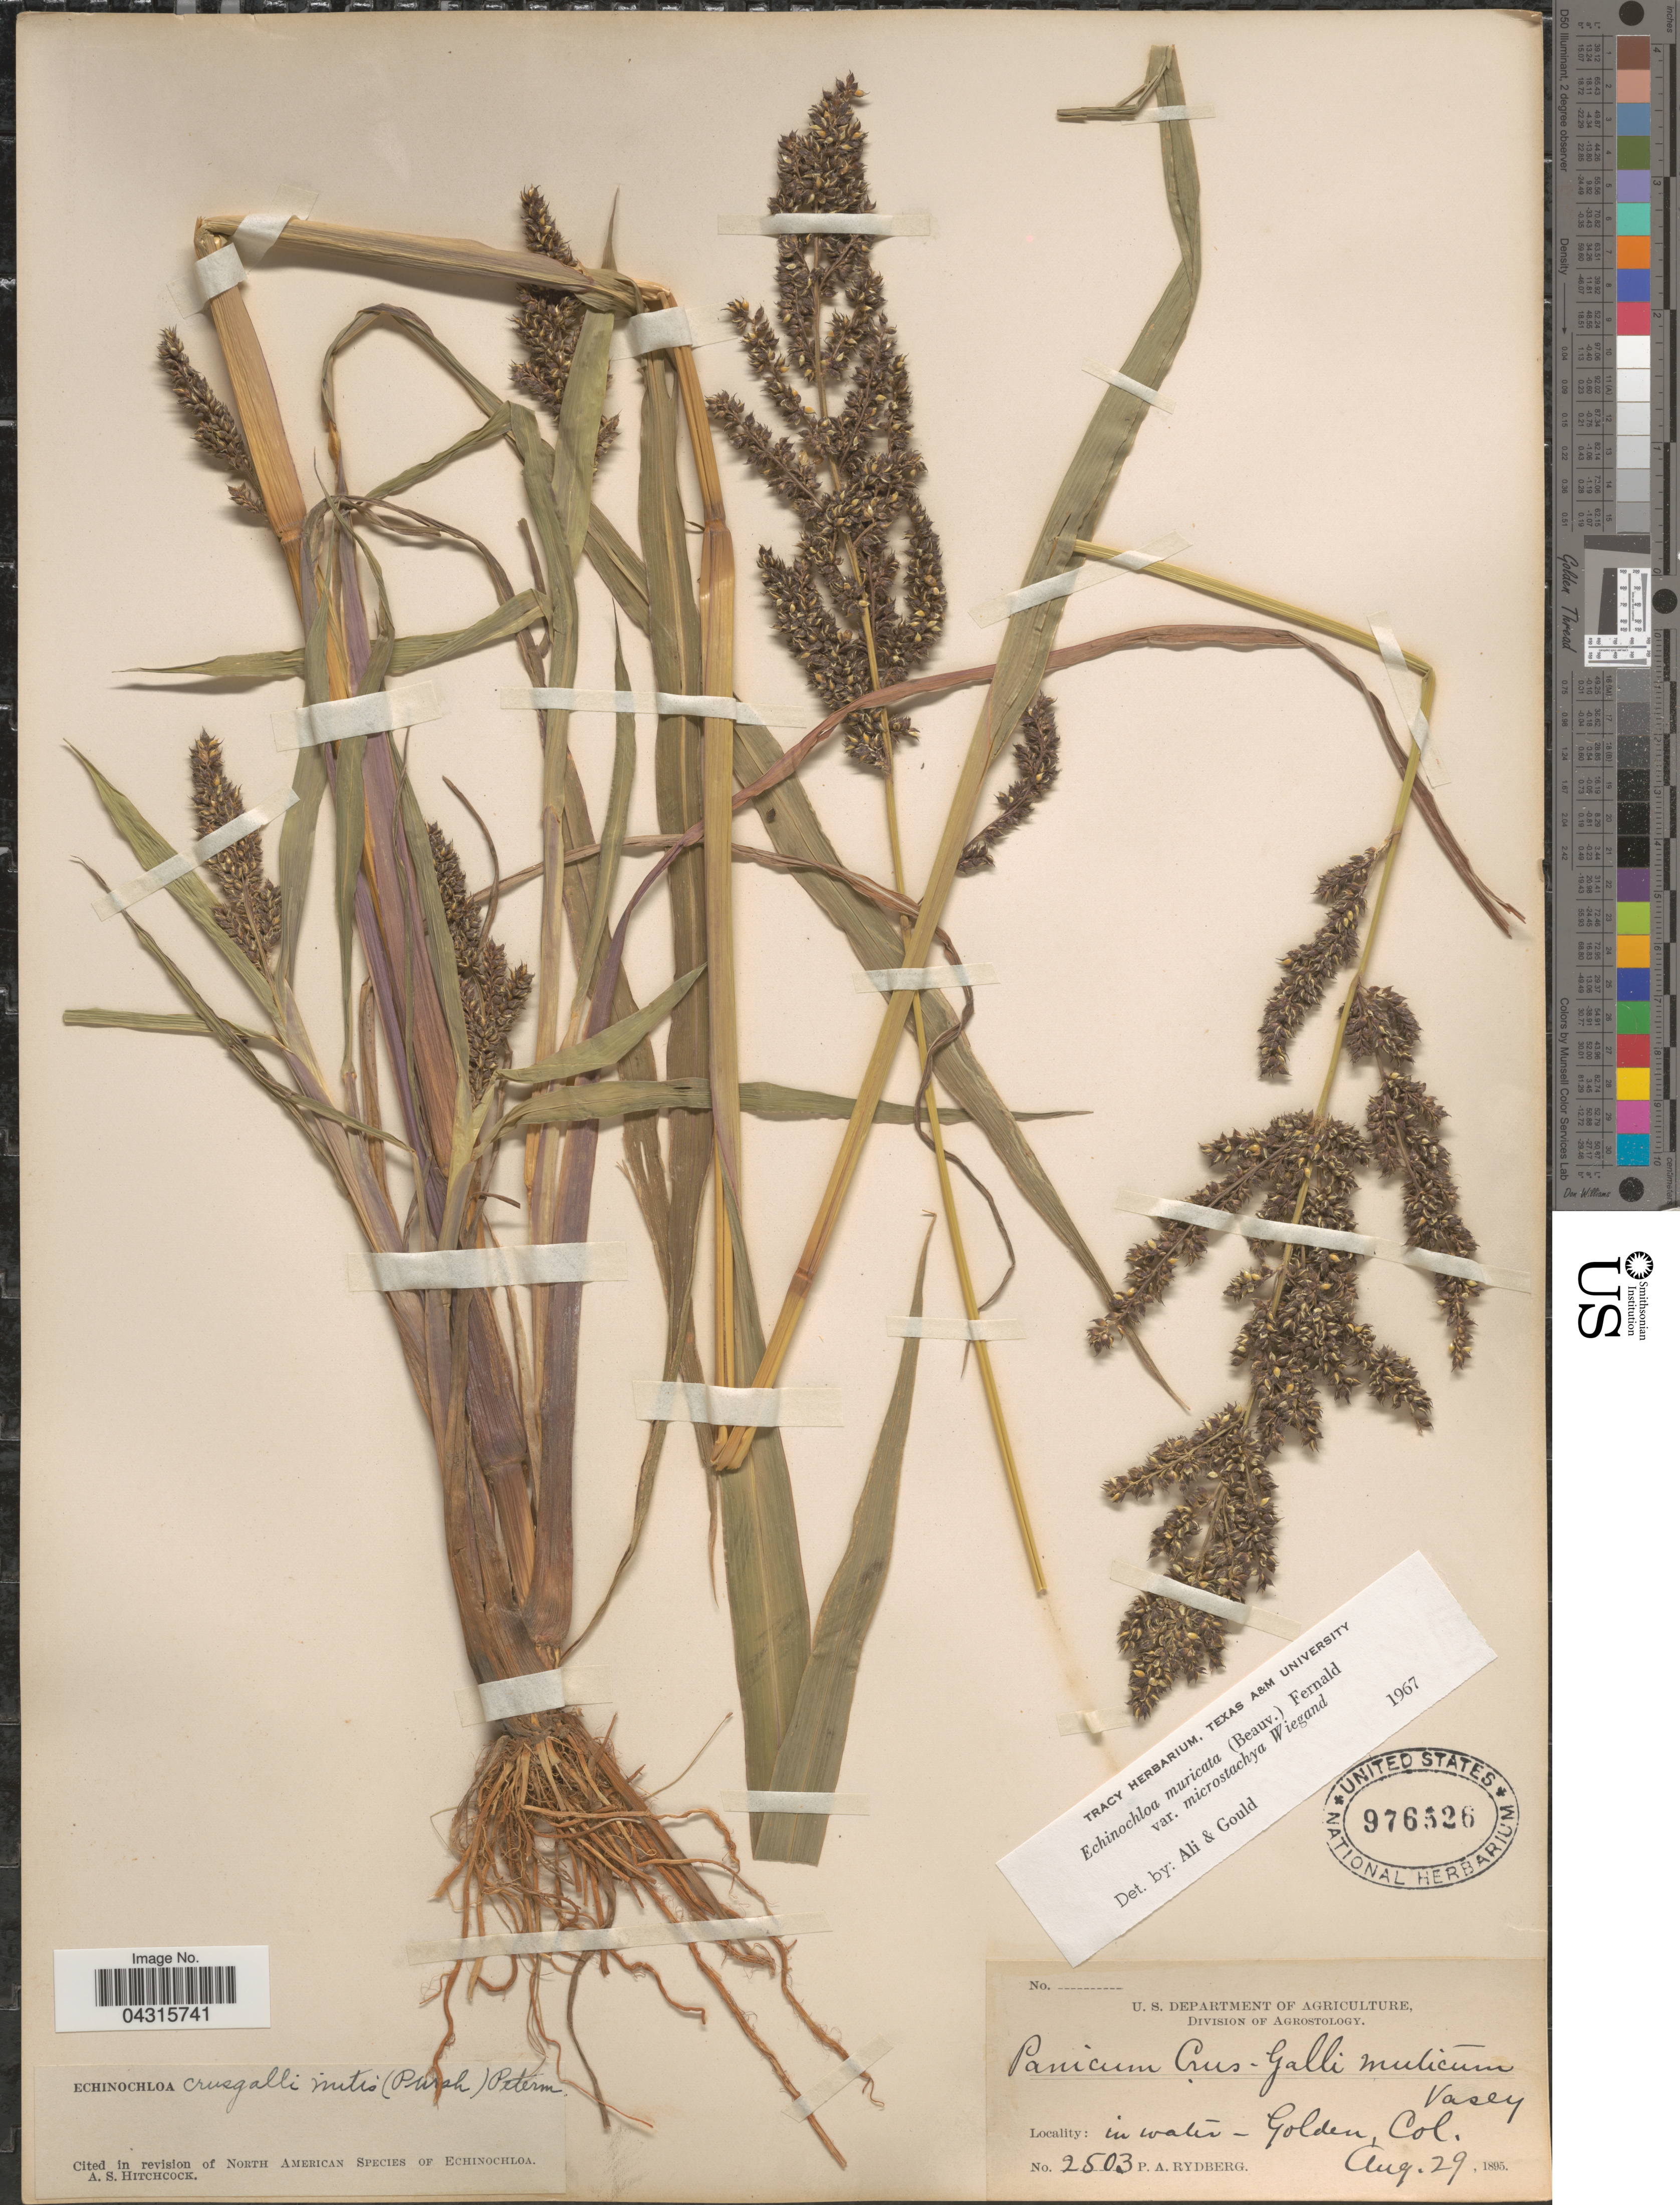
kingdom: Plantae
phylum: Tracheophyta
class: Liliopsida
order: Poales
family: Poaceae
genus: Echinochloa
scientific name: Echinochloa muricata var. microstachya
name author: Wiegand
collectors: P. A. Rydberg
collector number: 2503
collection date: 1895-08-29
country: United States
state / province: Colorado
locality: In water - Golden.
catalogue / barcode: US 976526